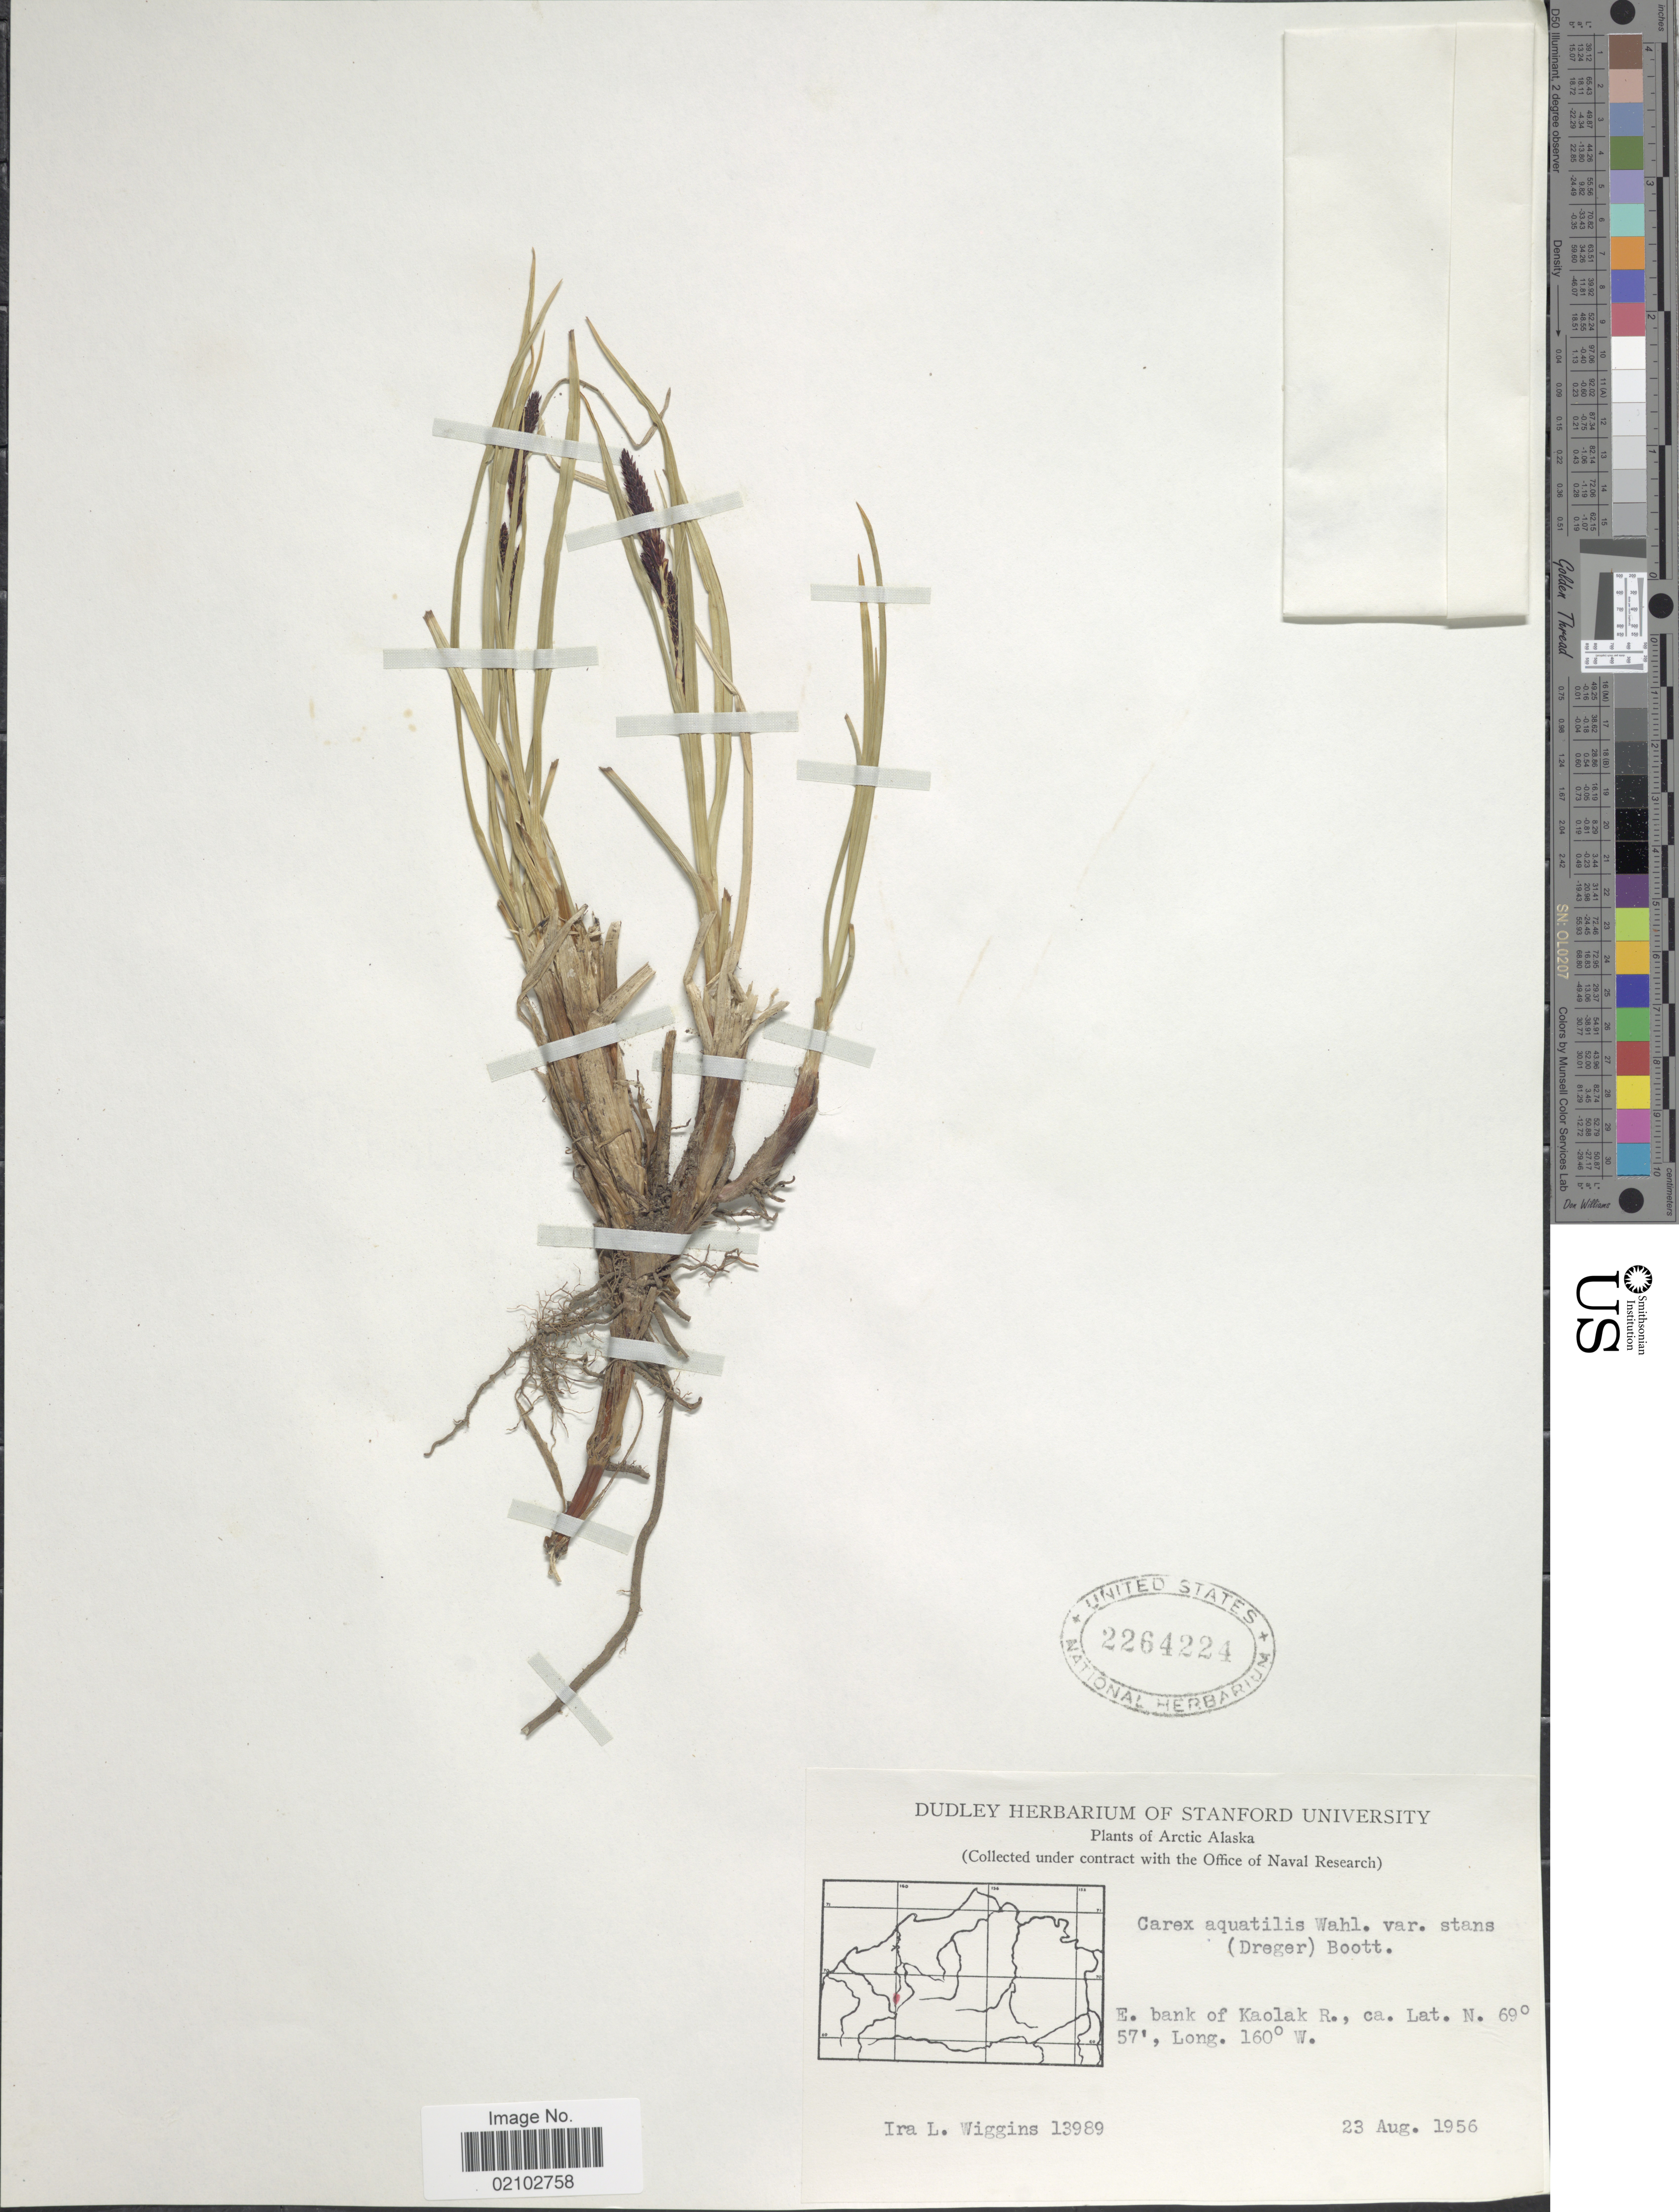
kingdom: Plantae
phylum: Tracheophyta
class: Liliopsida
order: Poales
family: Cyperaceae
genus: Carex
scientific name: Carex aquatilis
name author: Wahlenb.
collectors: I. L. Wiggins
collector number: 13989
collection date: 1956-08-23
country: United States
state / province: Alaska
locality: Arctic Alaska, E. bank of Kaolak R.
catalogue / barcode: US 2264224